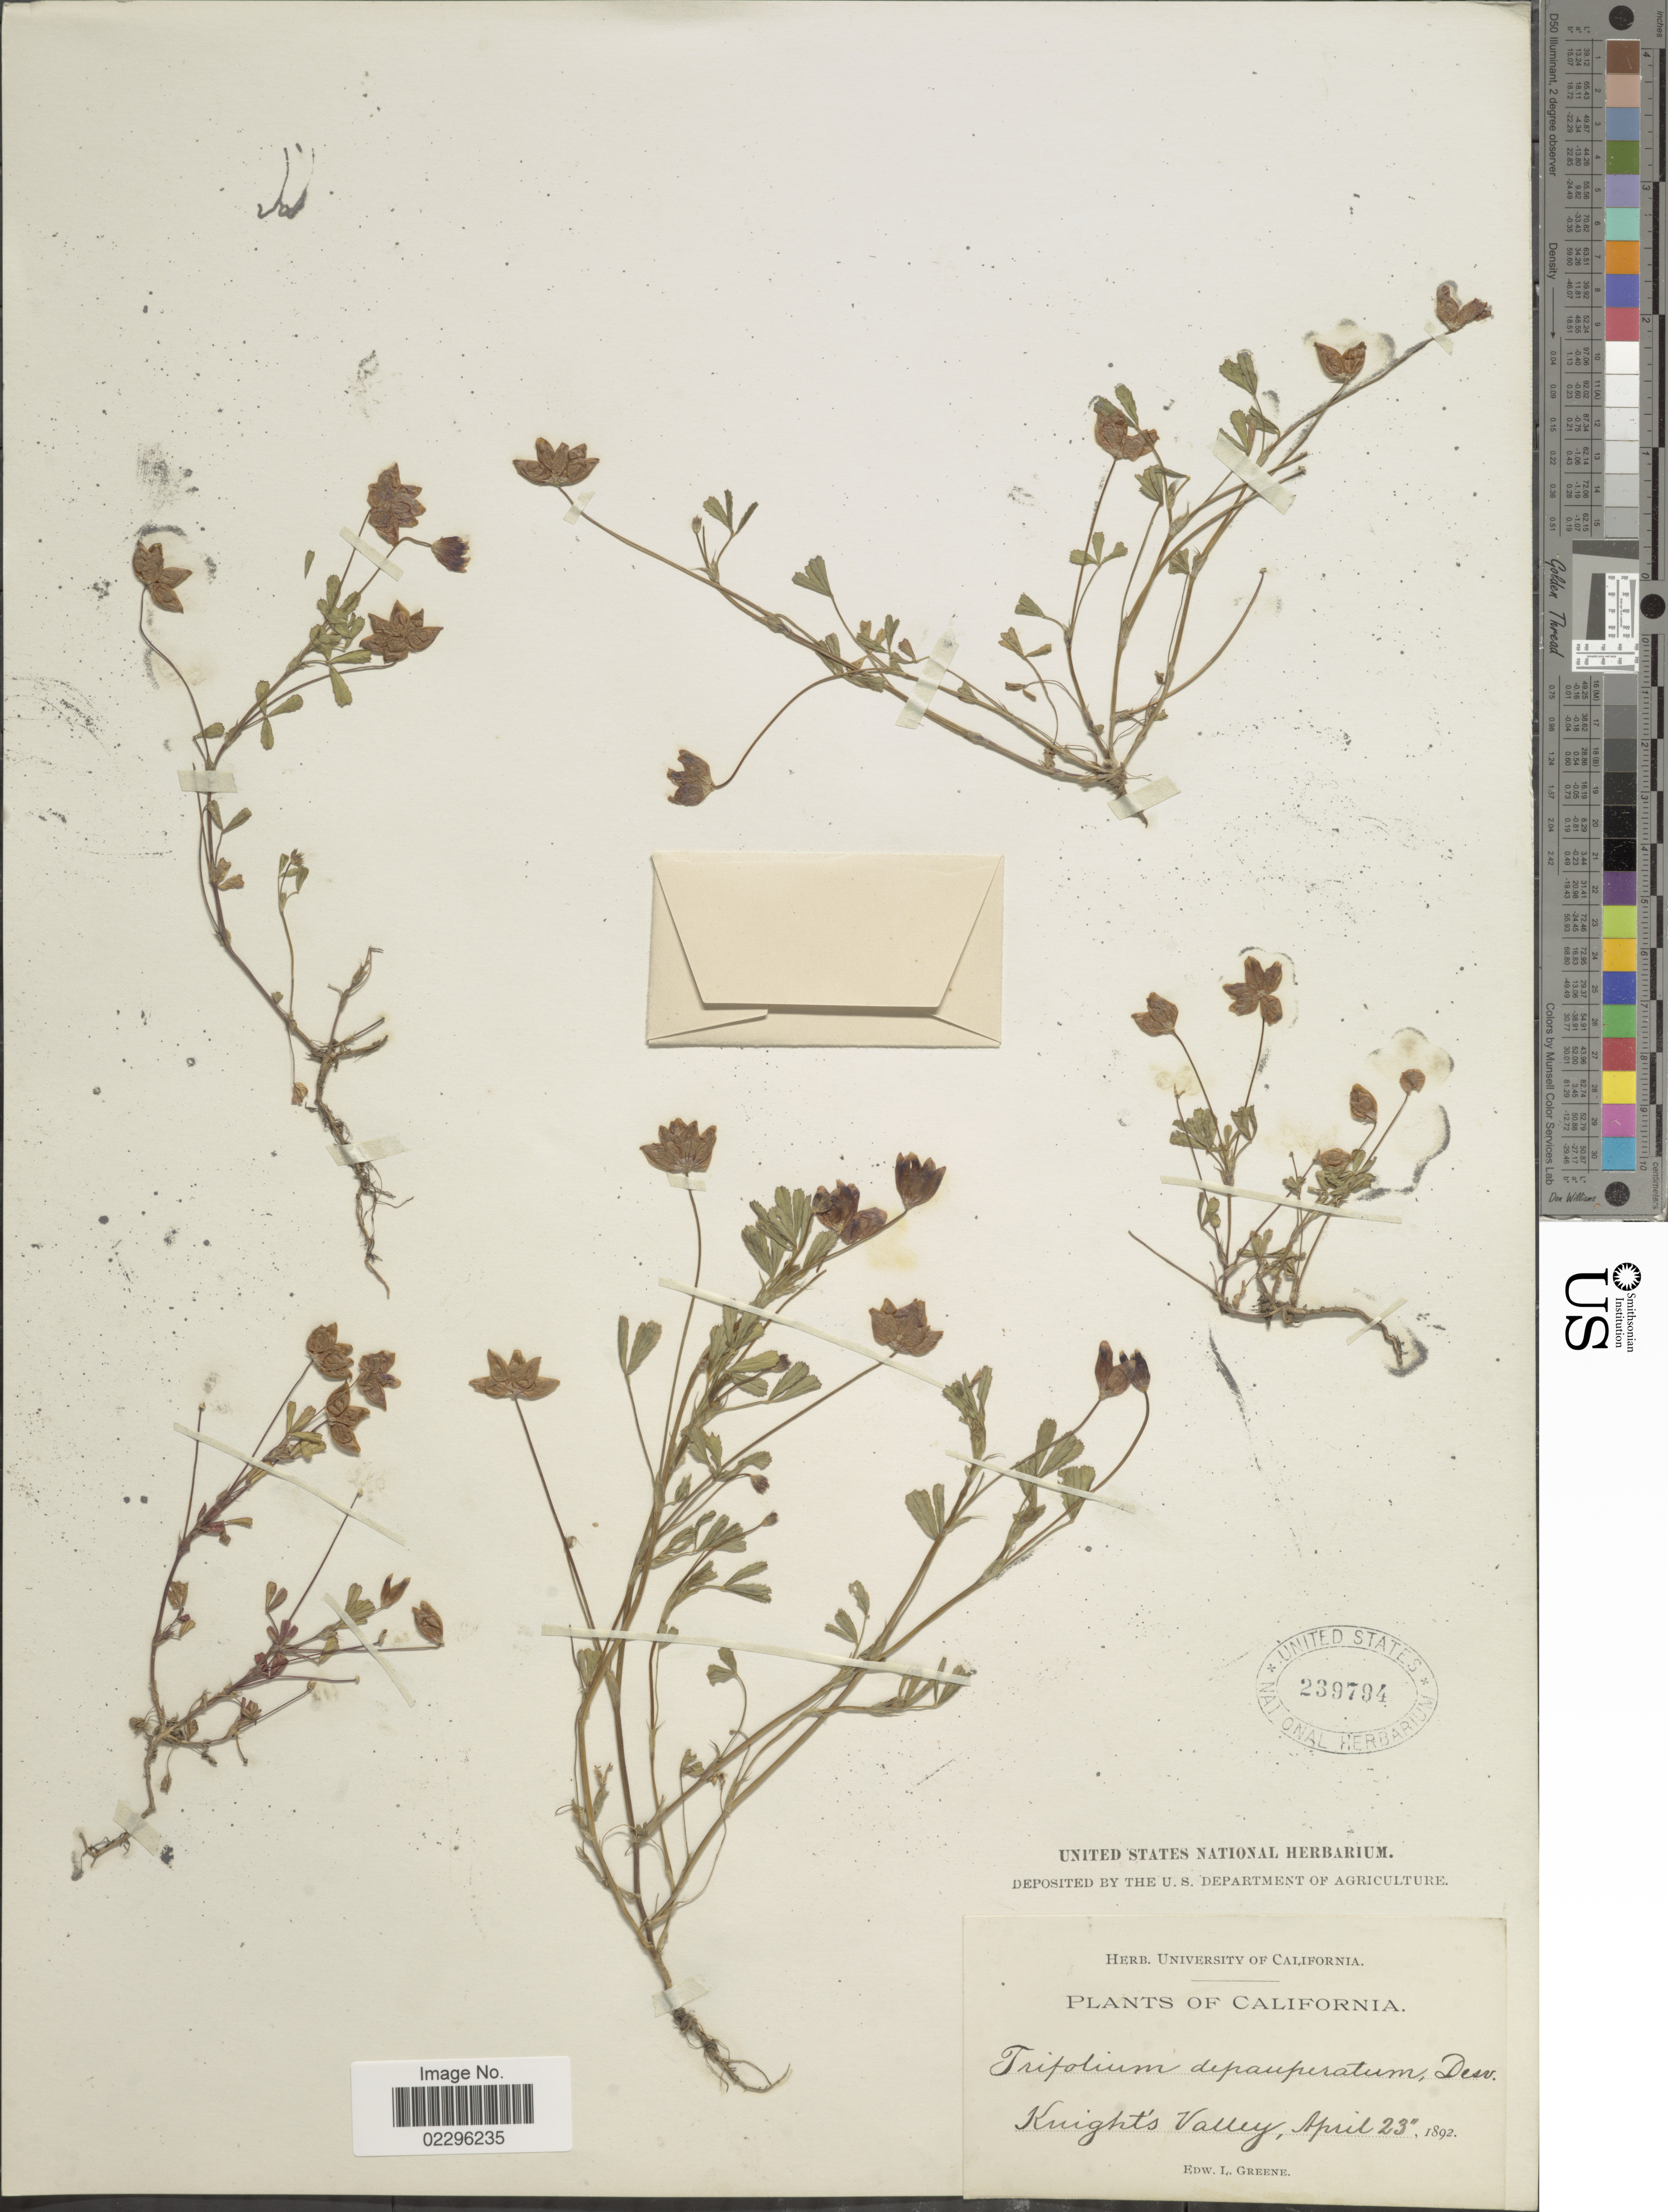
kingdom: Plantae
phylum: Tracheophyta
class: Magnoliopsida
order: Fabales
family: Fabaceae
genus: Trifolium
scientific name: Trifolium depauperatum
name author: Desv.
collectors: E. L. Greene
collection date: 1892-04-23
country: United States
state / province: California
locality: Knight's Valley.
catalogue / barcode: US 239794